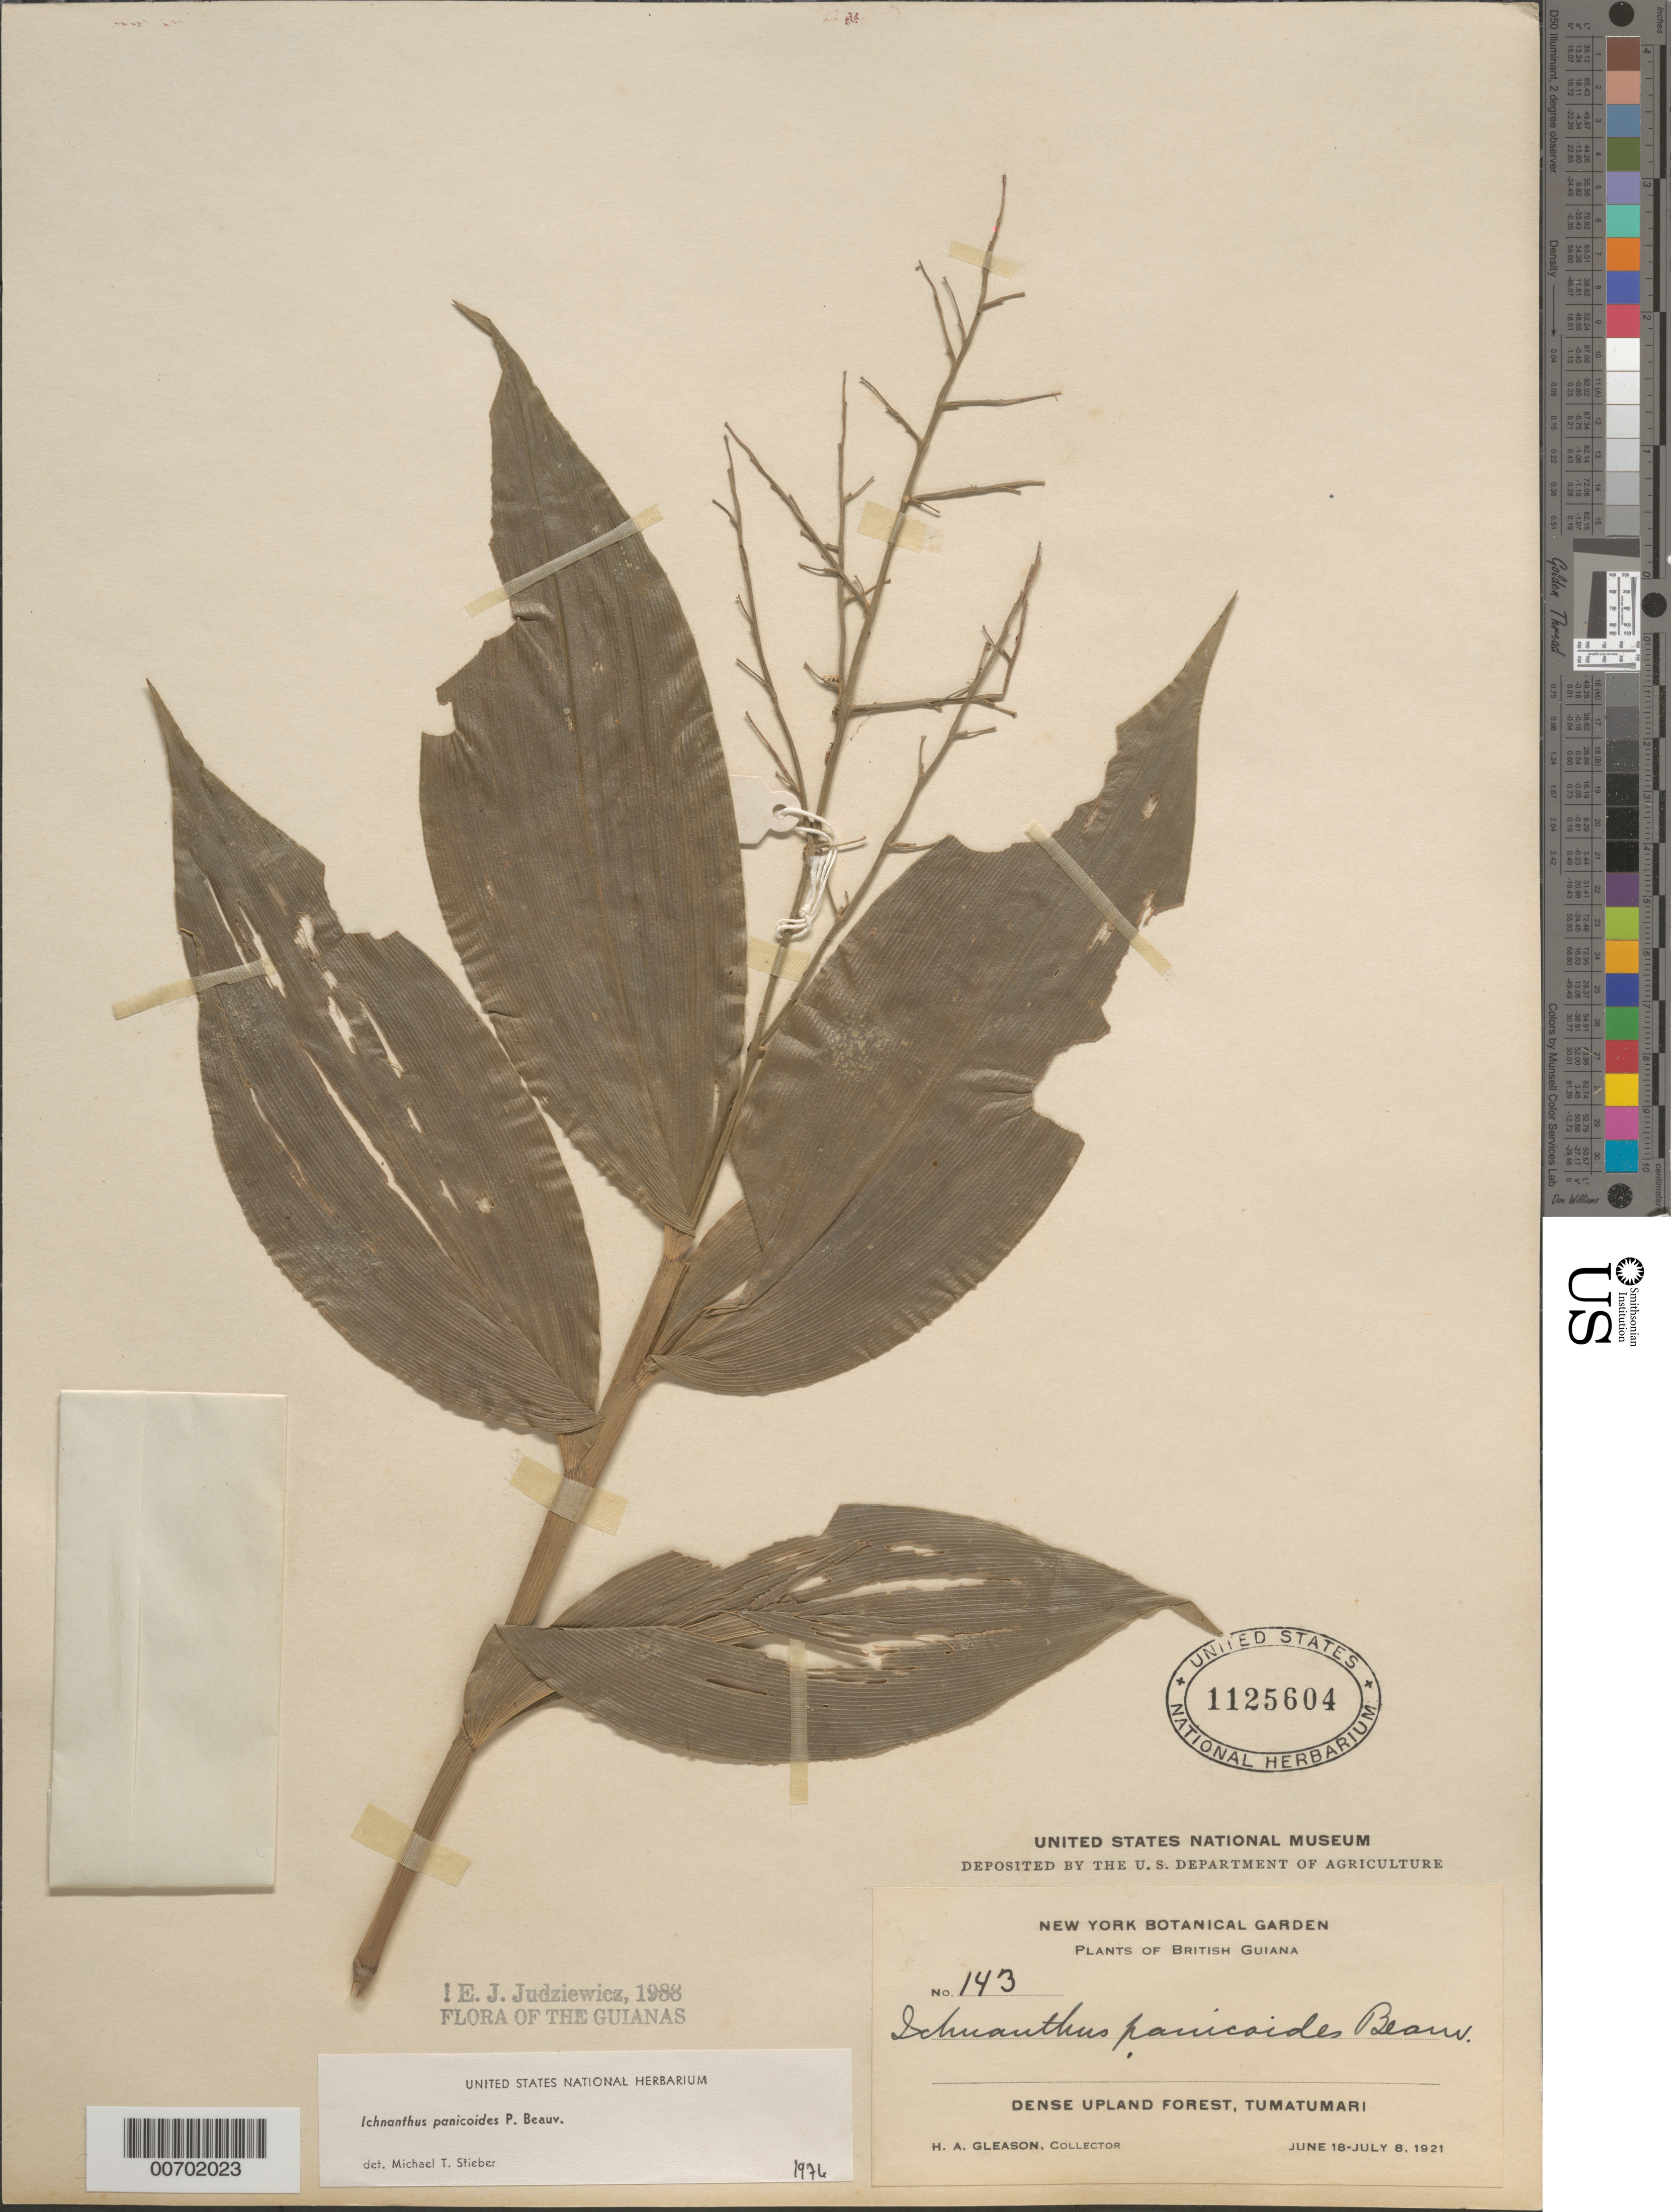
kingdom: Plantae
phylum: Tracheophyta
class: Liliopsida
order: Poales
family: Poaceae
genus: Ichnanthus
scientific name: Ichnanthus panicoides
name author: P. Beauv.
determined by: Stieber, M. T.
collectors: H. A. Gleason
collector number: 143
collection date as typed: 18-Jun-21 to 8-Jul-21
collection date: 1921-06-18/1921-07-08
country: Guyana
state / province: Potaro-Siparuni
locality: Tumatumari Village, Potaro R.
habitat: Dense upland forest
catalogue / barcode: US 1125604